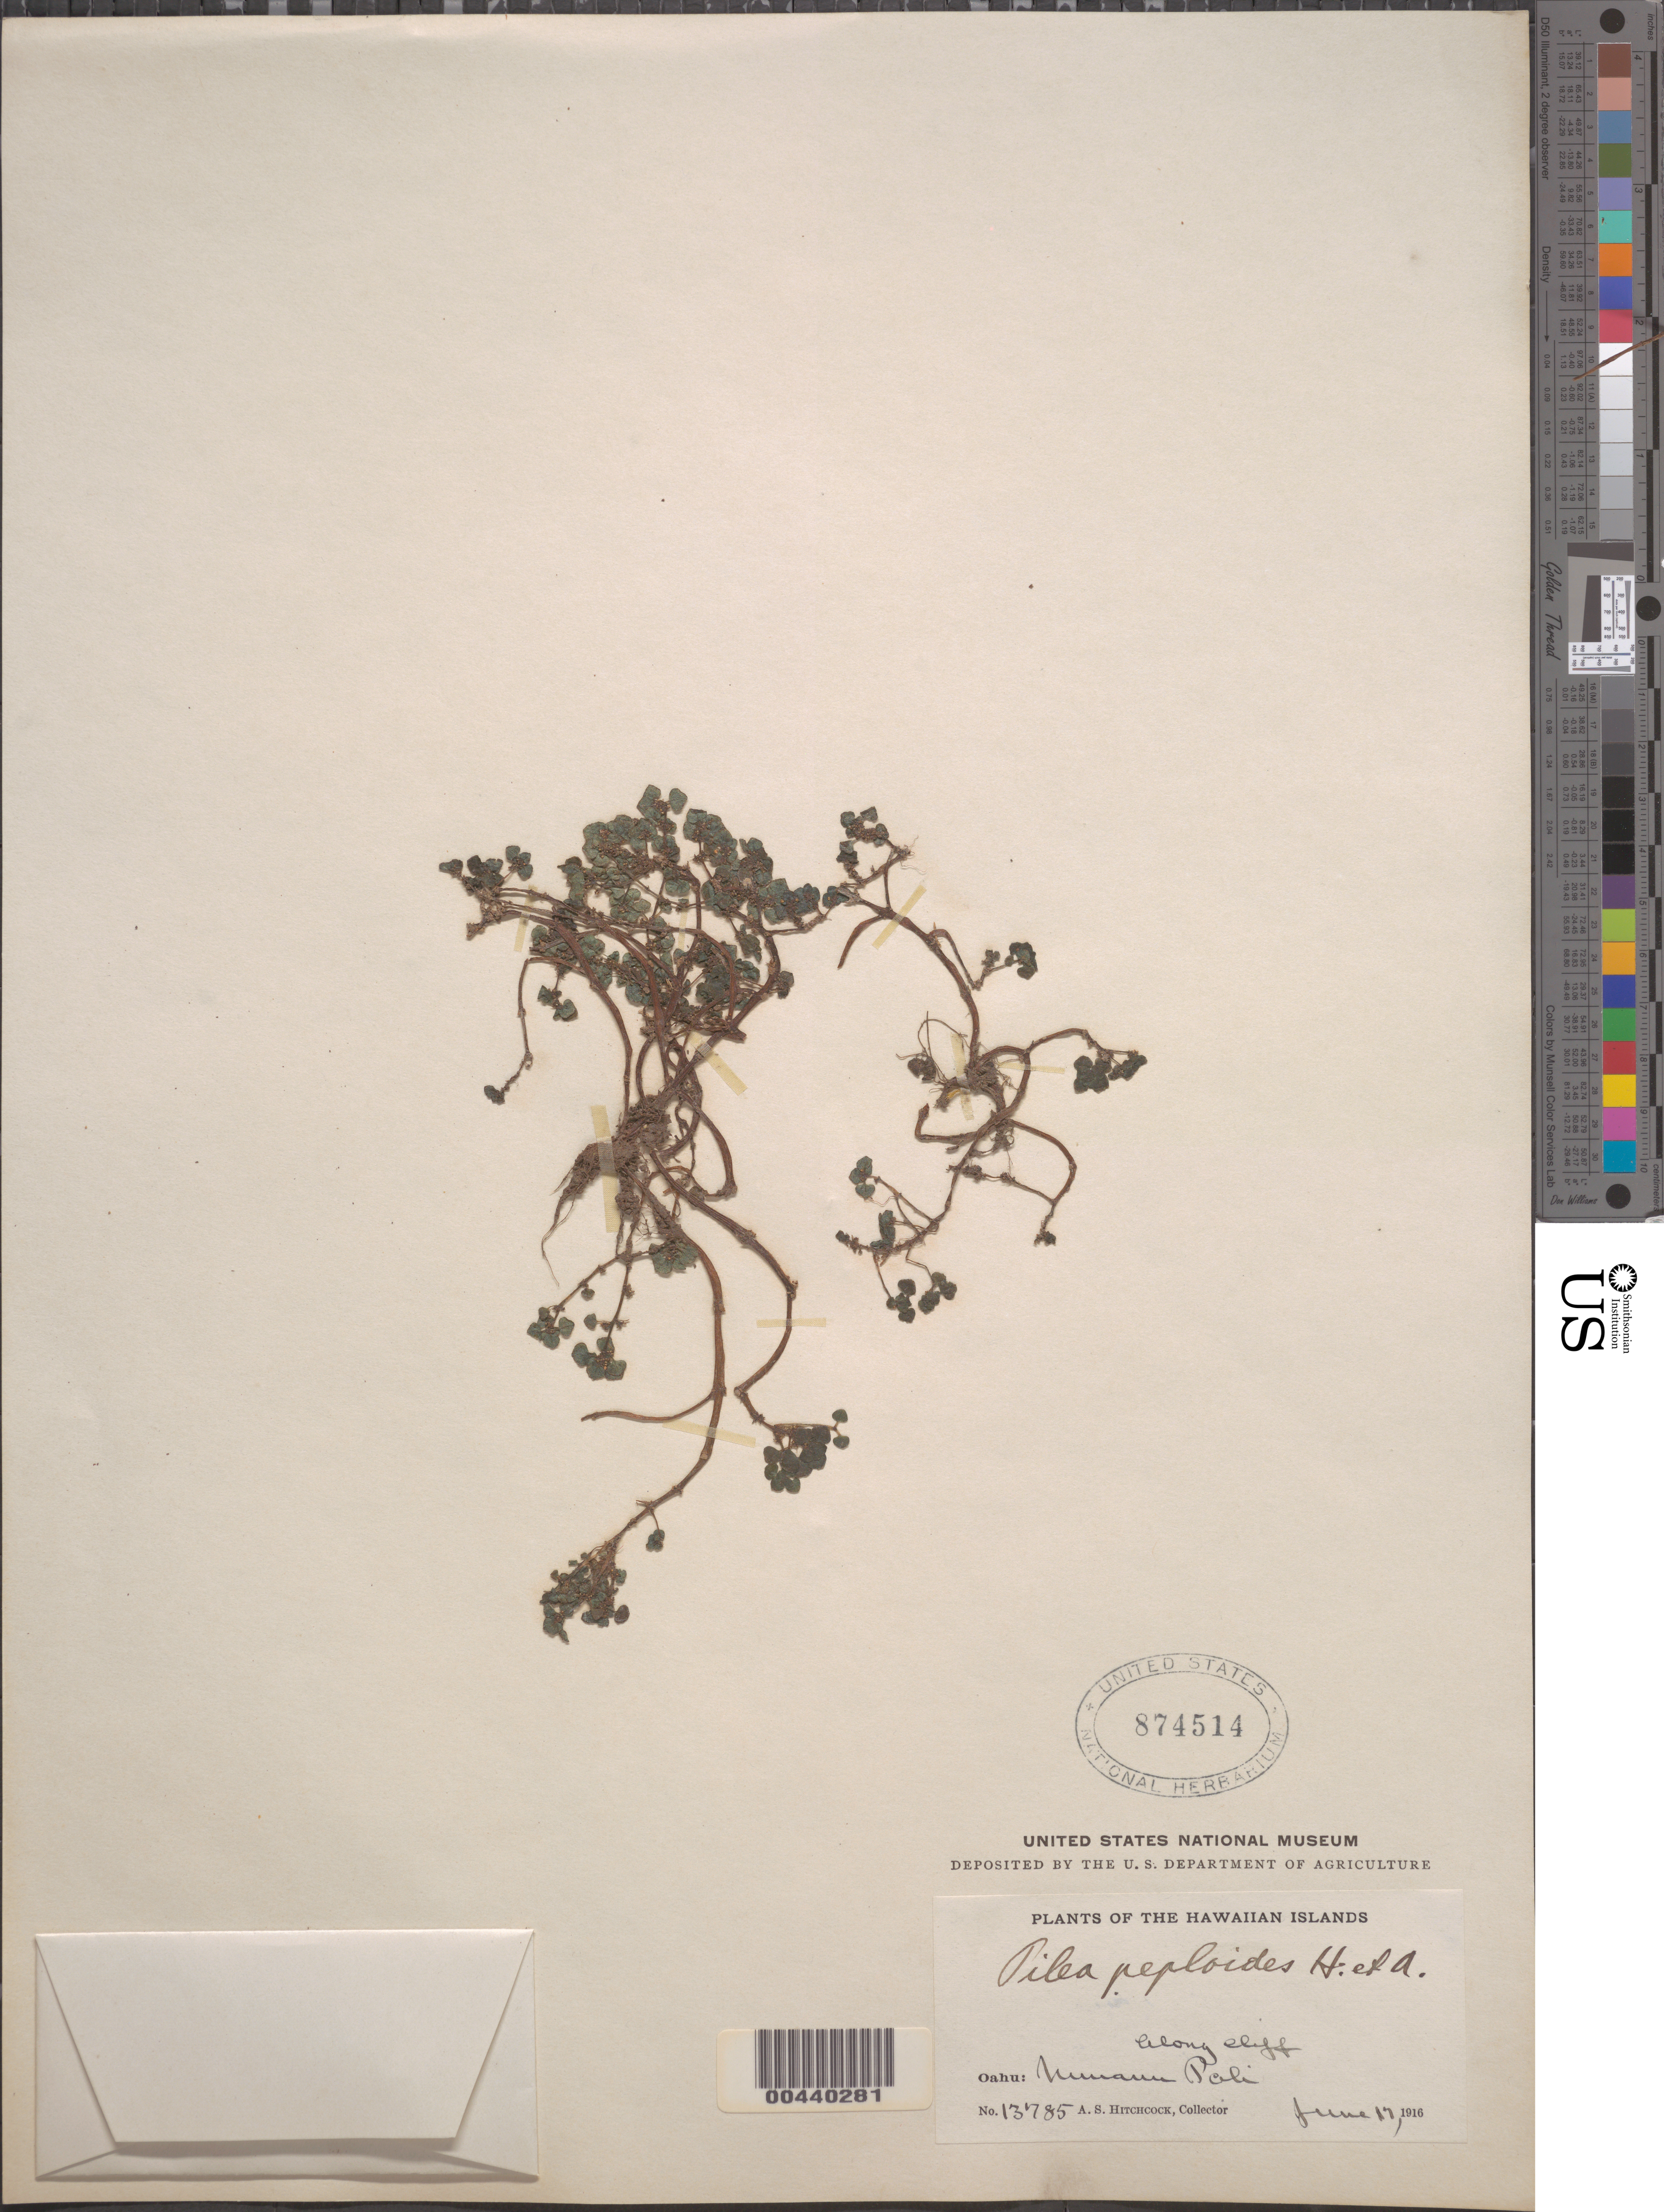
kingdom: Plantae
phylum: Tracheophyta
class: Magnoliopsida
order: Rosales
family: Urticaceae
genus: Pilea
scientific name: Pilea peploides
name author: (Gaudich.) Hook. & Arn.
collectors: A. S. Hitchcock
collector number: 13785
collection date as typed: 17 Jun 1916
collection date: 1916-06-17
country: United States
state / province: Hawaii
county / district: Honolulu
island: Oahu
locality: Nuuanu Pali, along cliff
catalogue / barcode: US 874514